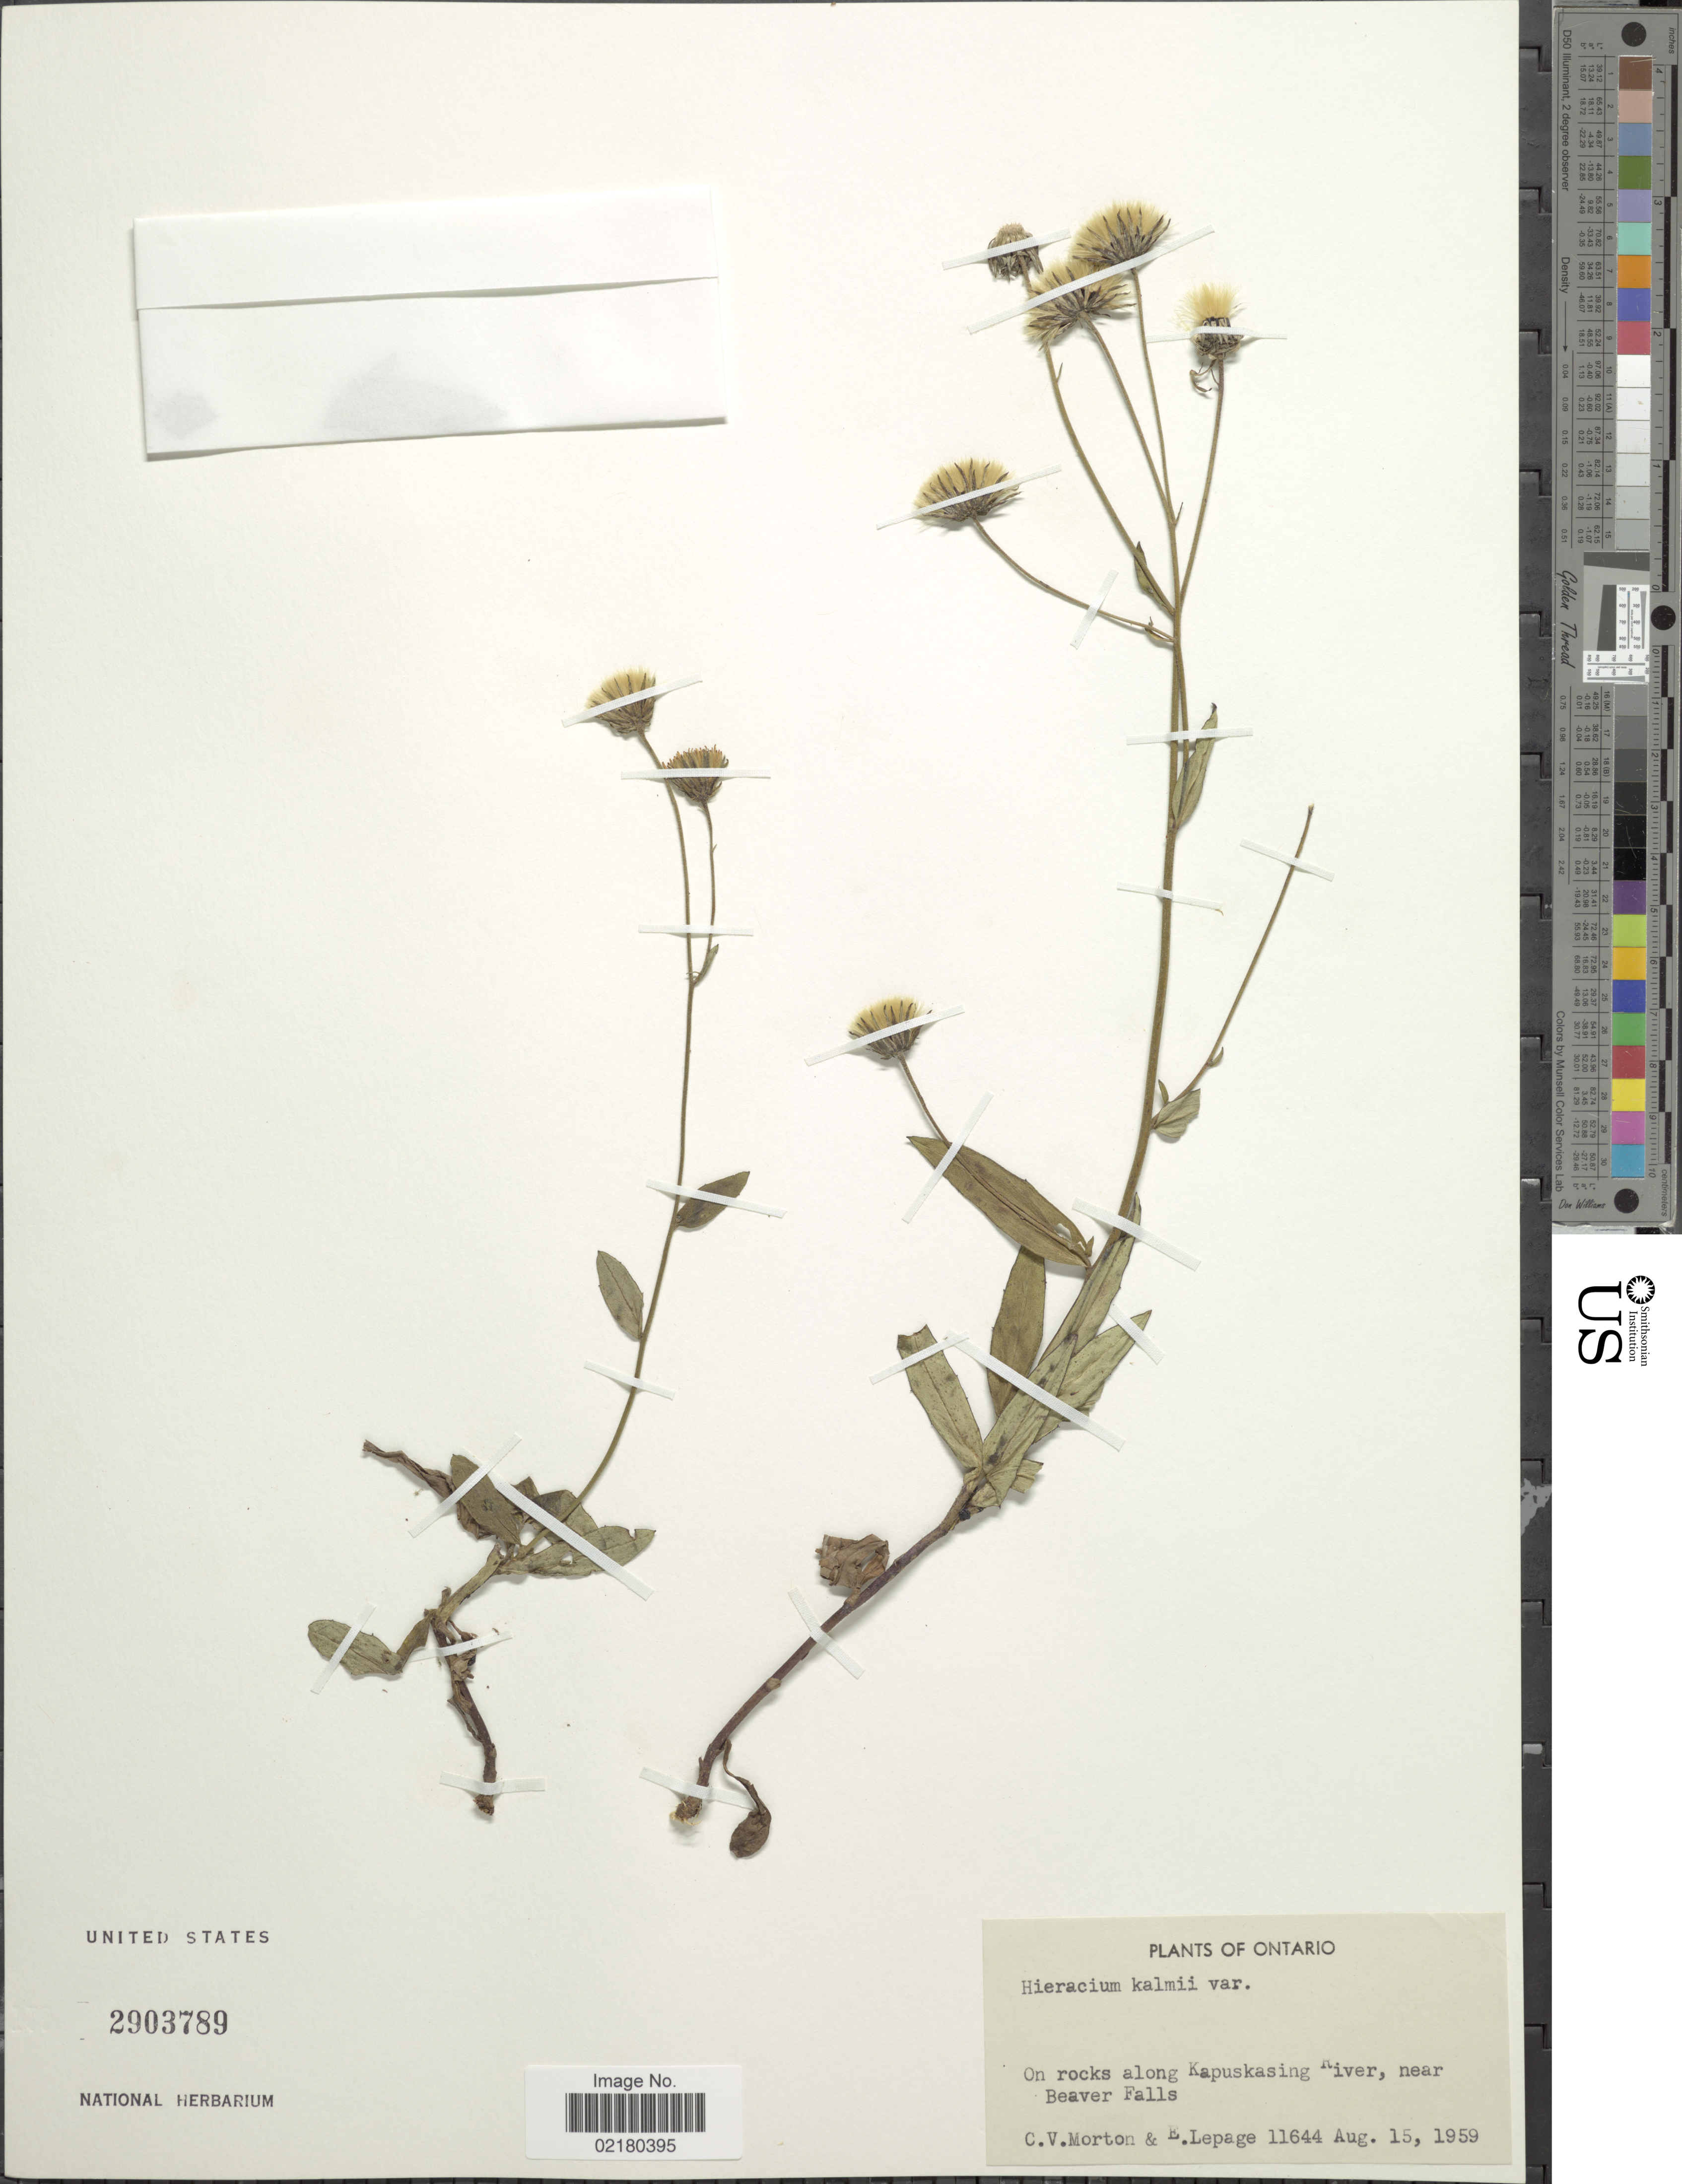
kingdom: Plantae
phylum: Tracheophyta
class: Magnoliopsida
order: Asterales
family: Asteraceae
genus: Hieracium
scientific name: Hieracium umbellatum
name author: L.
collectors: C. V. Morton & E. Lepage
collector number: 11644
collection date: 1959-08-15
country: Canada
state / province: Ontario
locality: On rocks along Kapuskasing River, near Beaver Falls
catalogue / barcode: US 2903789